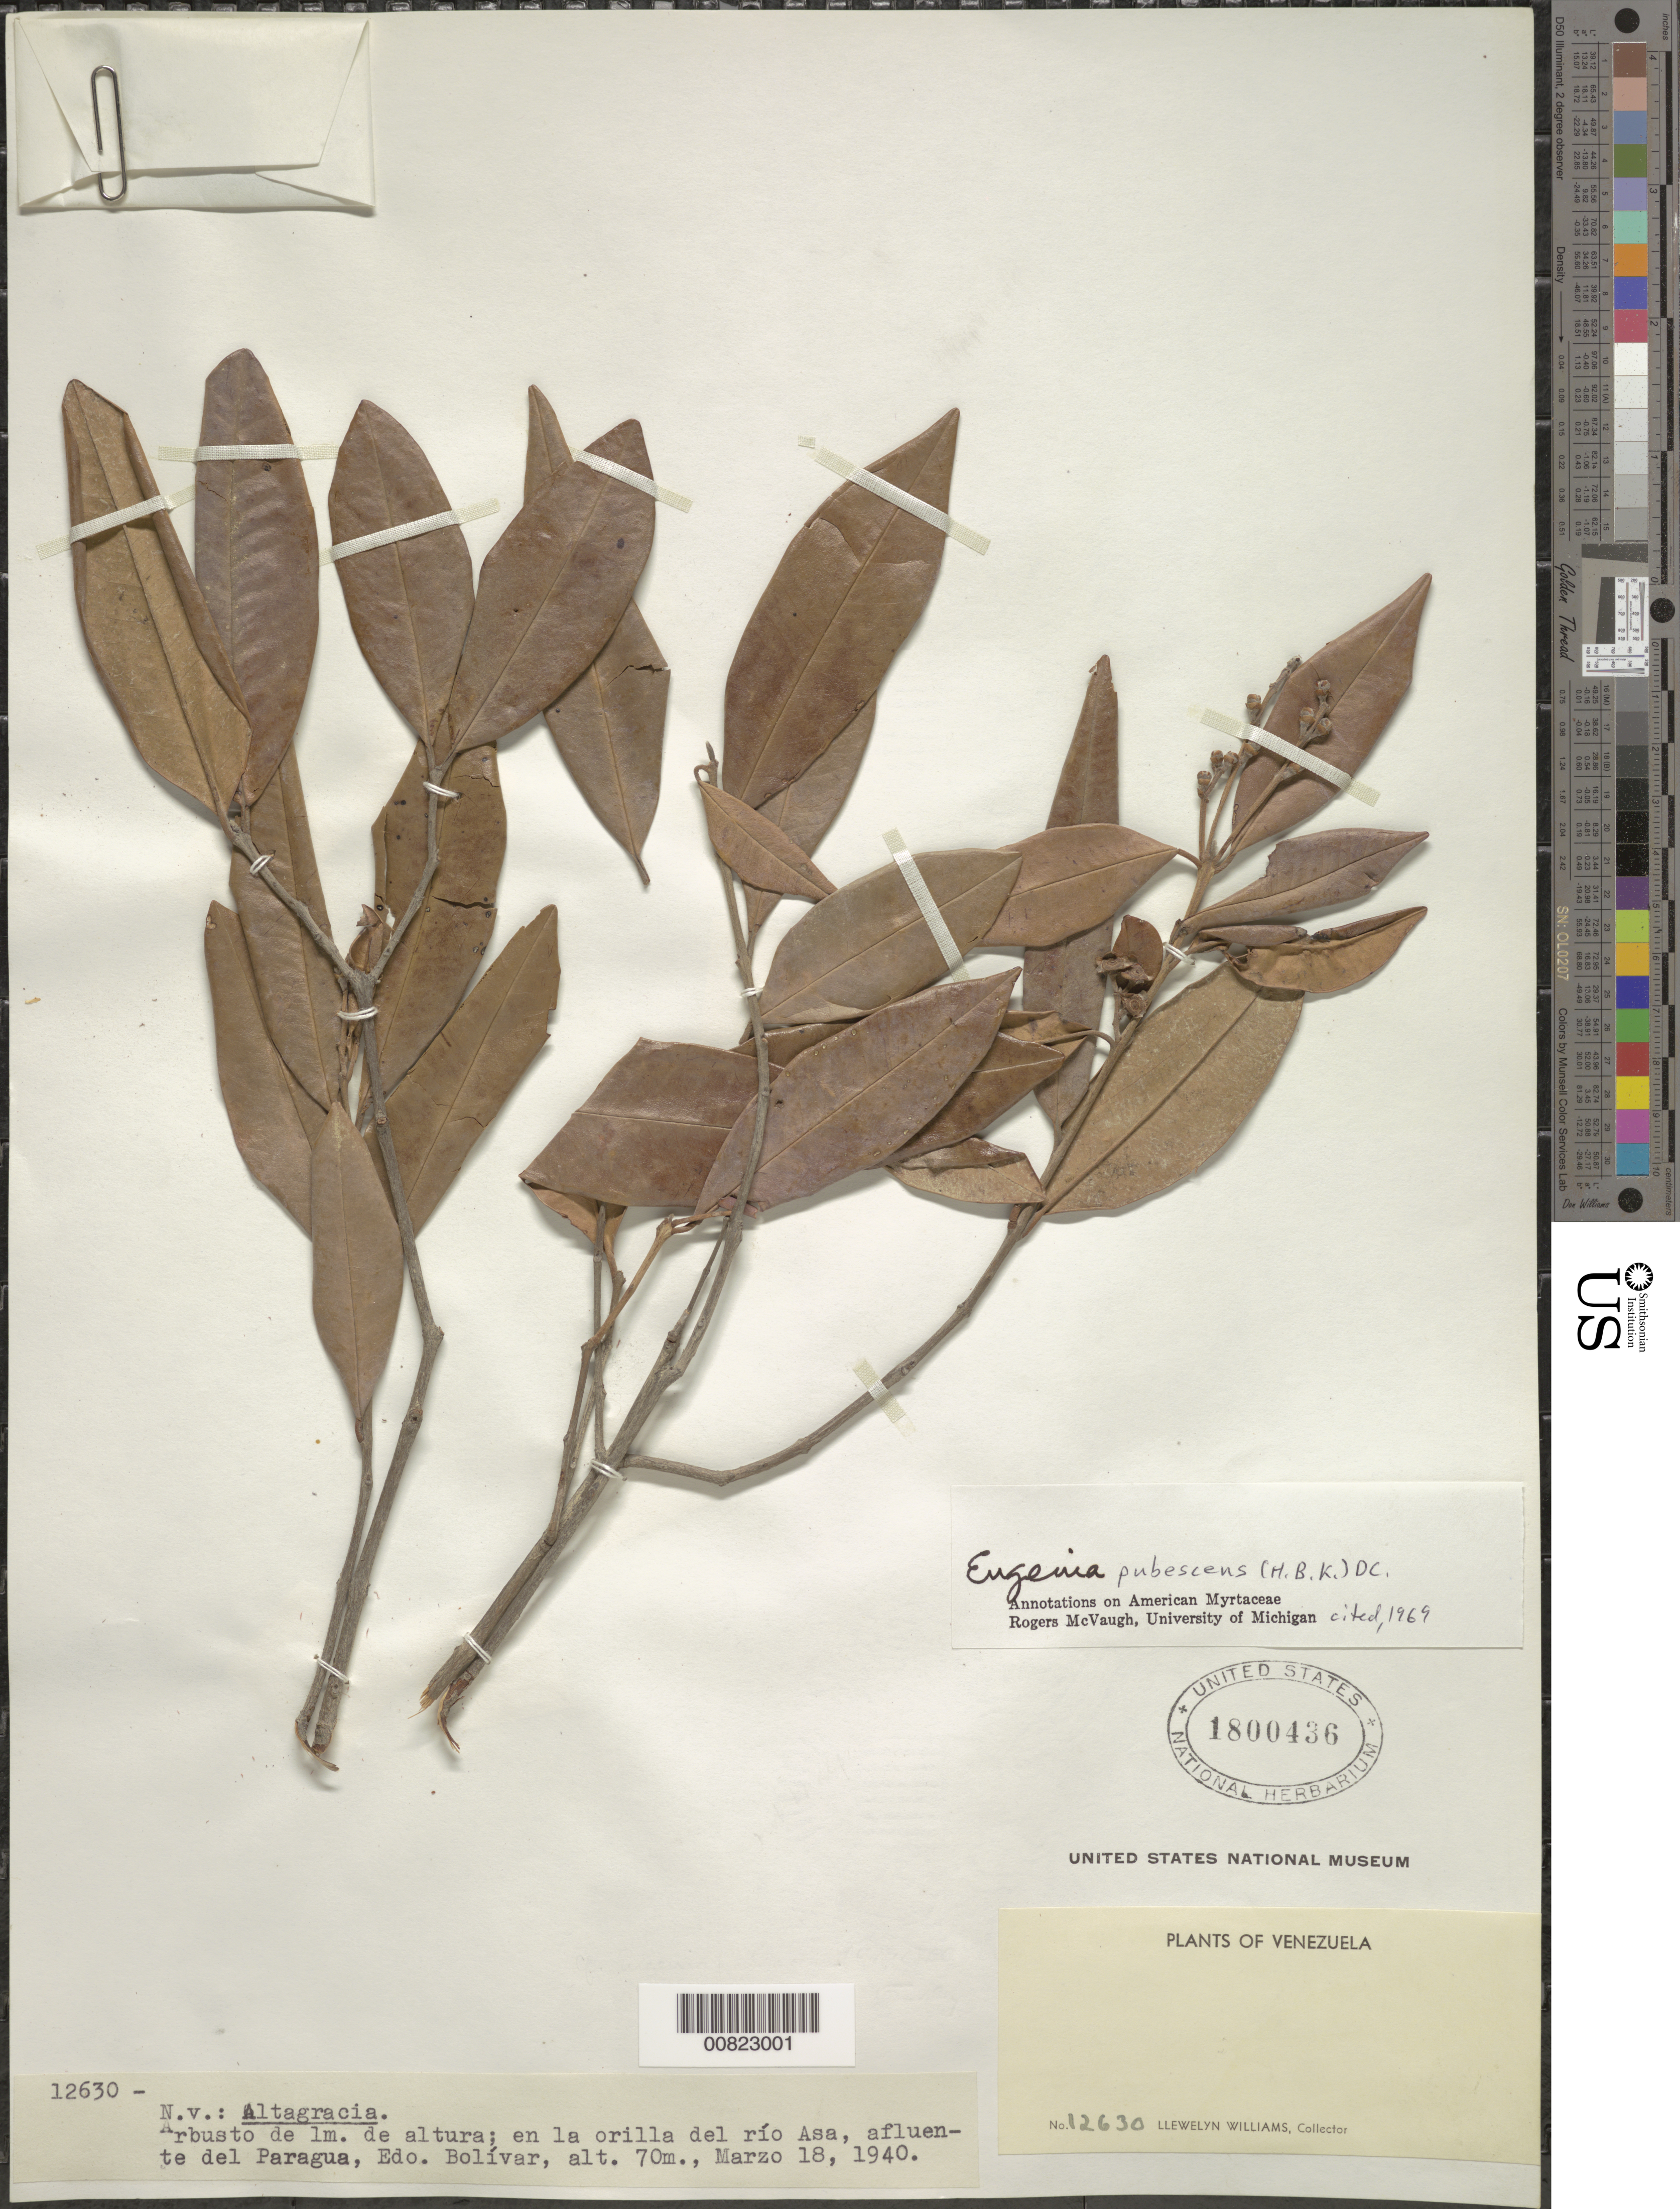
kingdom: Plantae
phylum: Tracheophyta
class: Magnoliopsida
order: Myrtales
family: Myrtaceae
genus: Eugenia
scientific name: Eugenia pubescens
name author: (Kunth) DC.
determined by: McVaugh, R.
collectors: Ll. Williams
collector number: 12630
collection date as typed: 18-Mar-40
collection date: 1940-03-18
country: Venezuela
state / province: Bolívar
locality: Río Asa, affluent of Río Paragua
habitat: Along river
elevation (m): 70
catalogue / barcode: US 1800436